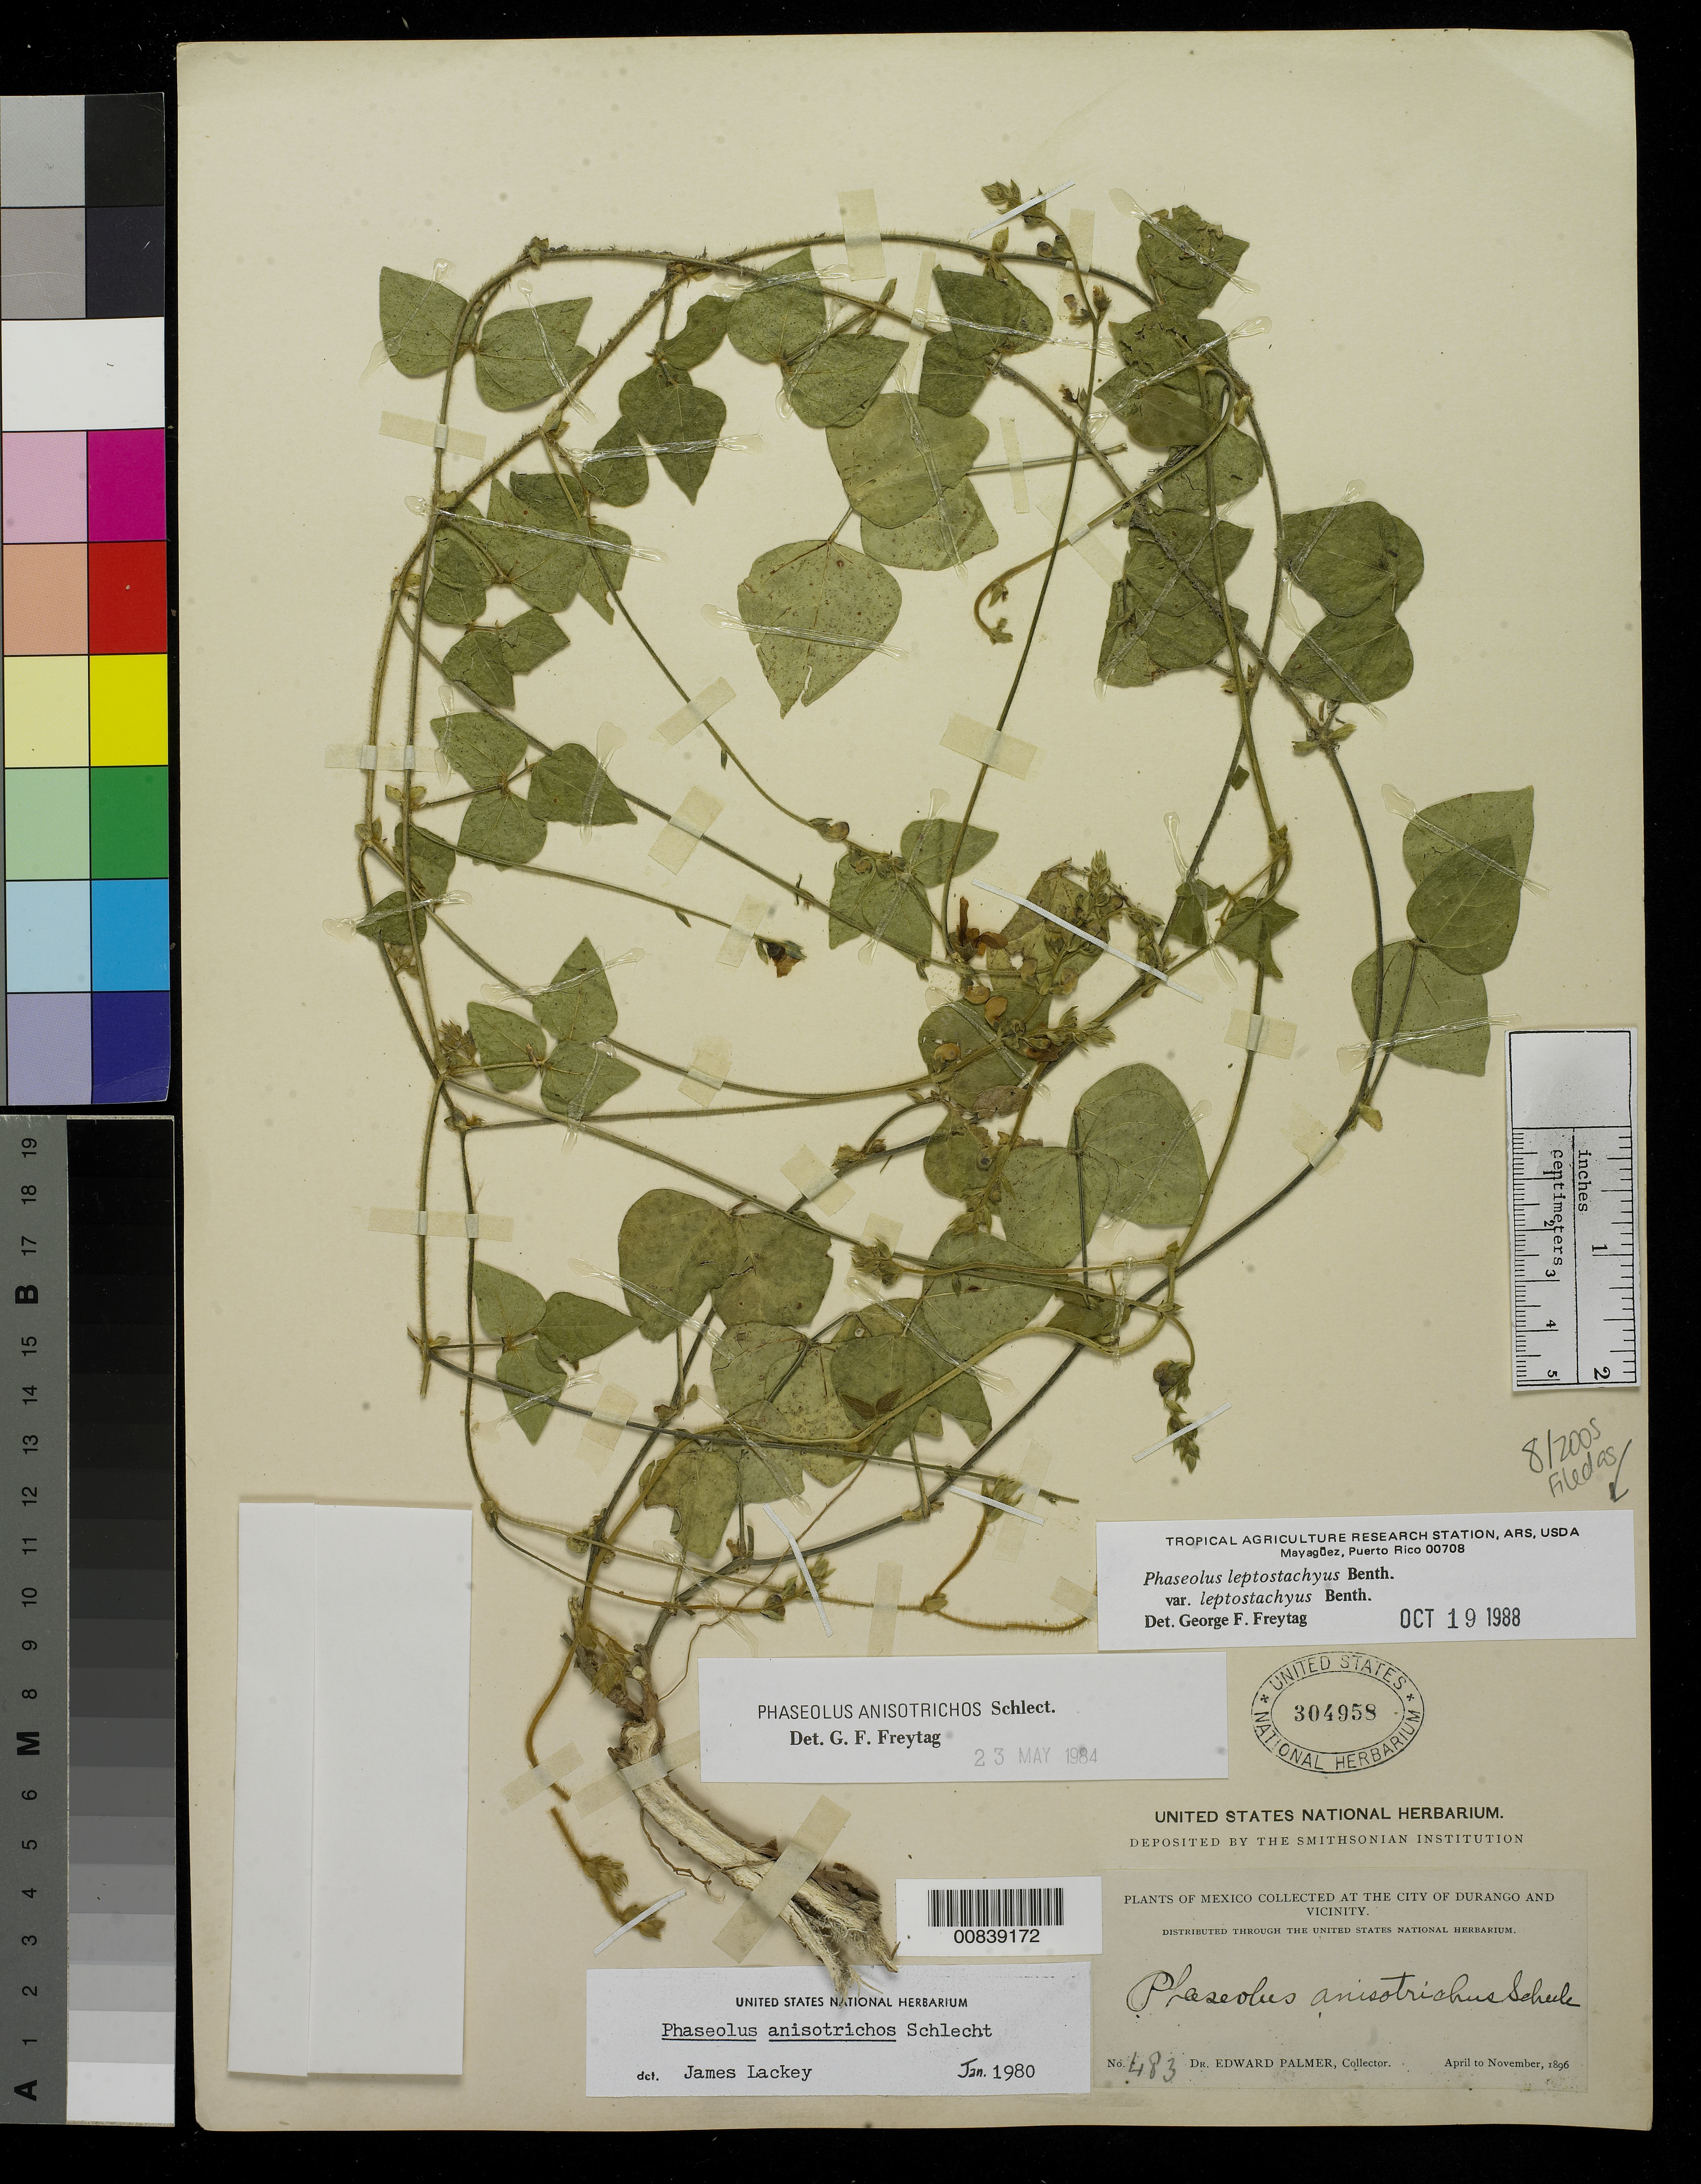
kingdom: Plantae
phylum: Tracheophyta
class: Magnoliopsida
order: Fabales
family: Fabaceae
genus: Phaseolus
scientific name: Phaseolus leptostachyus var. leptostachyus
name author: Benth.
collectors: E. Palmer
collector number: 483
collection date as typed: Apr 1896 to -- Nov 1896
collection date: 1896-04/1896-11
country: Mexico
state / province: Durango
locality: City of Durango and vicinity.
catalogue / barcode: US 304958